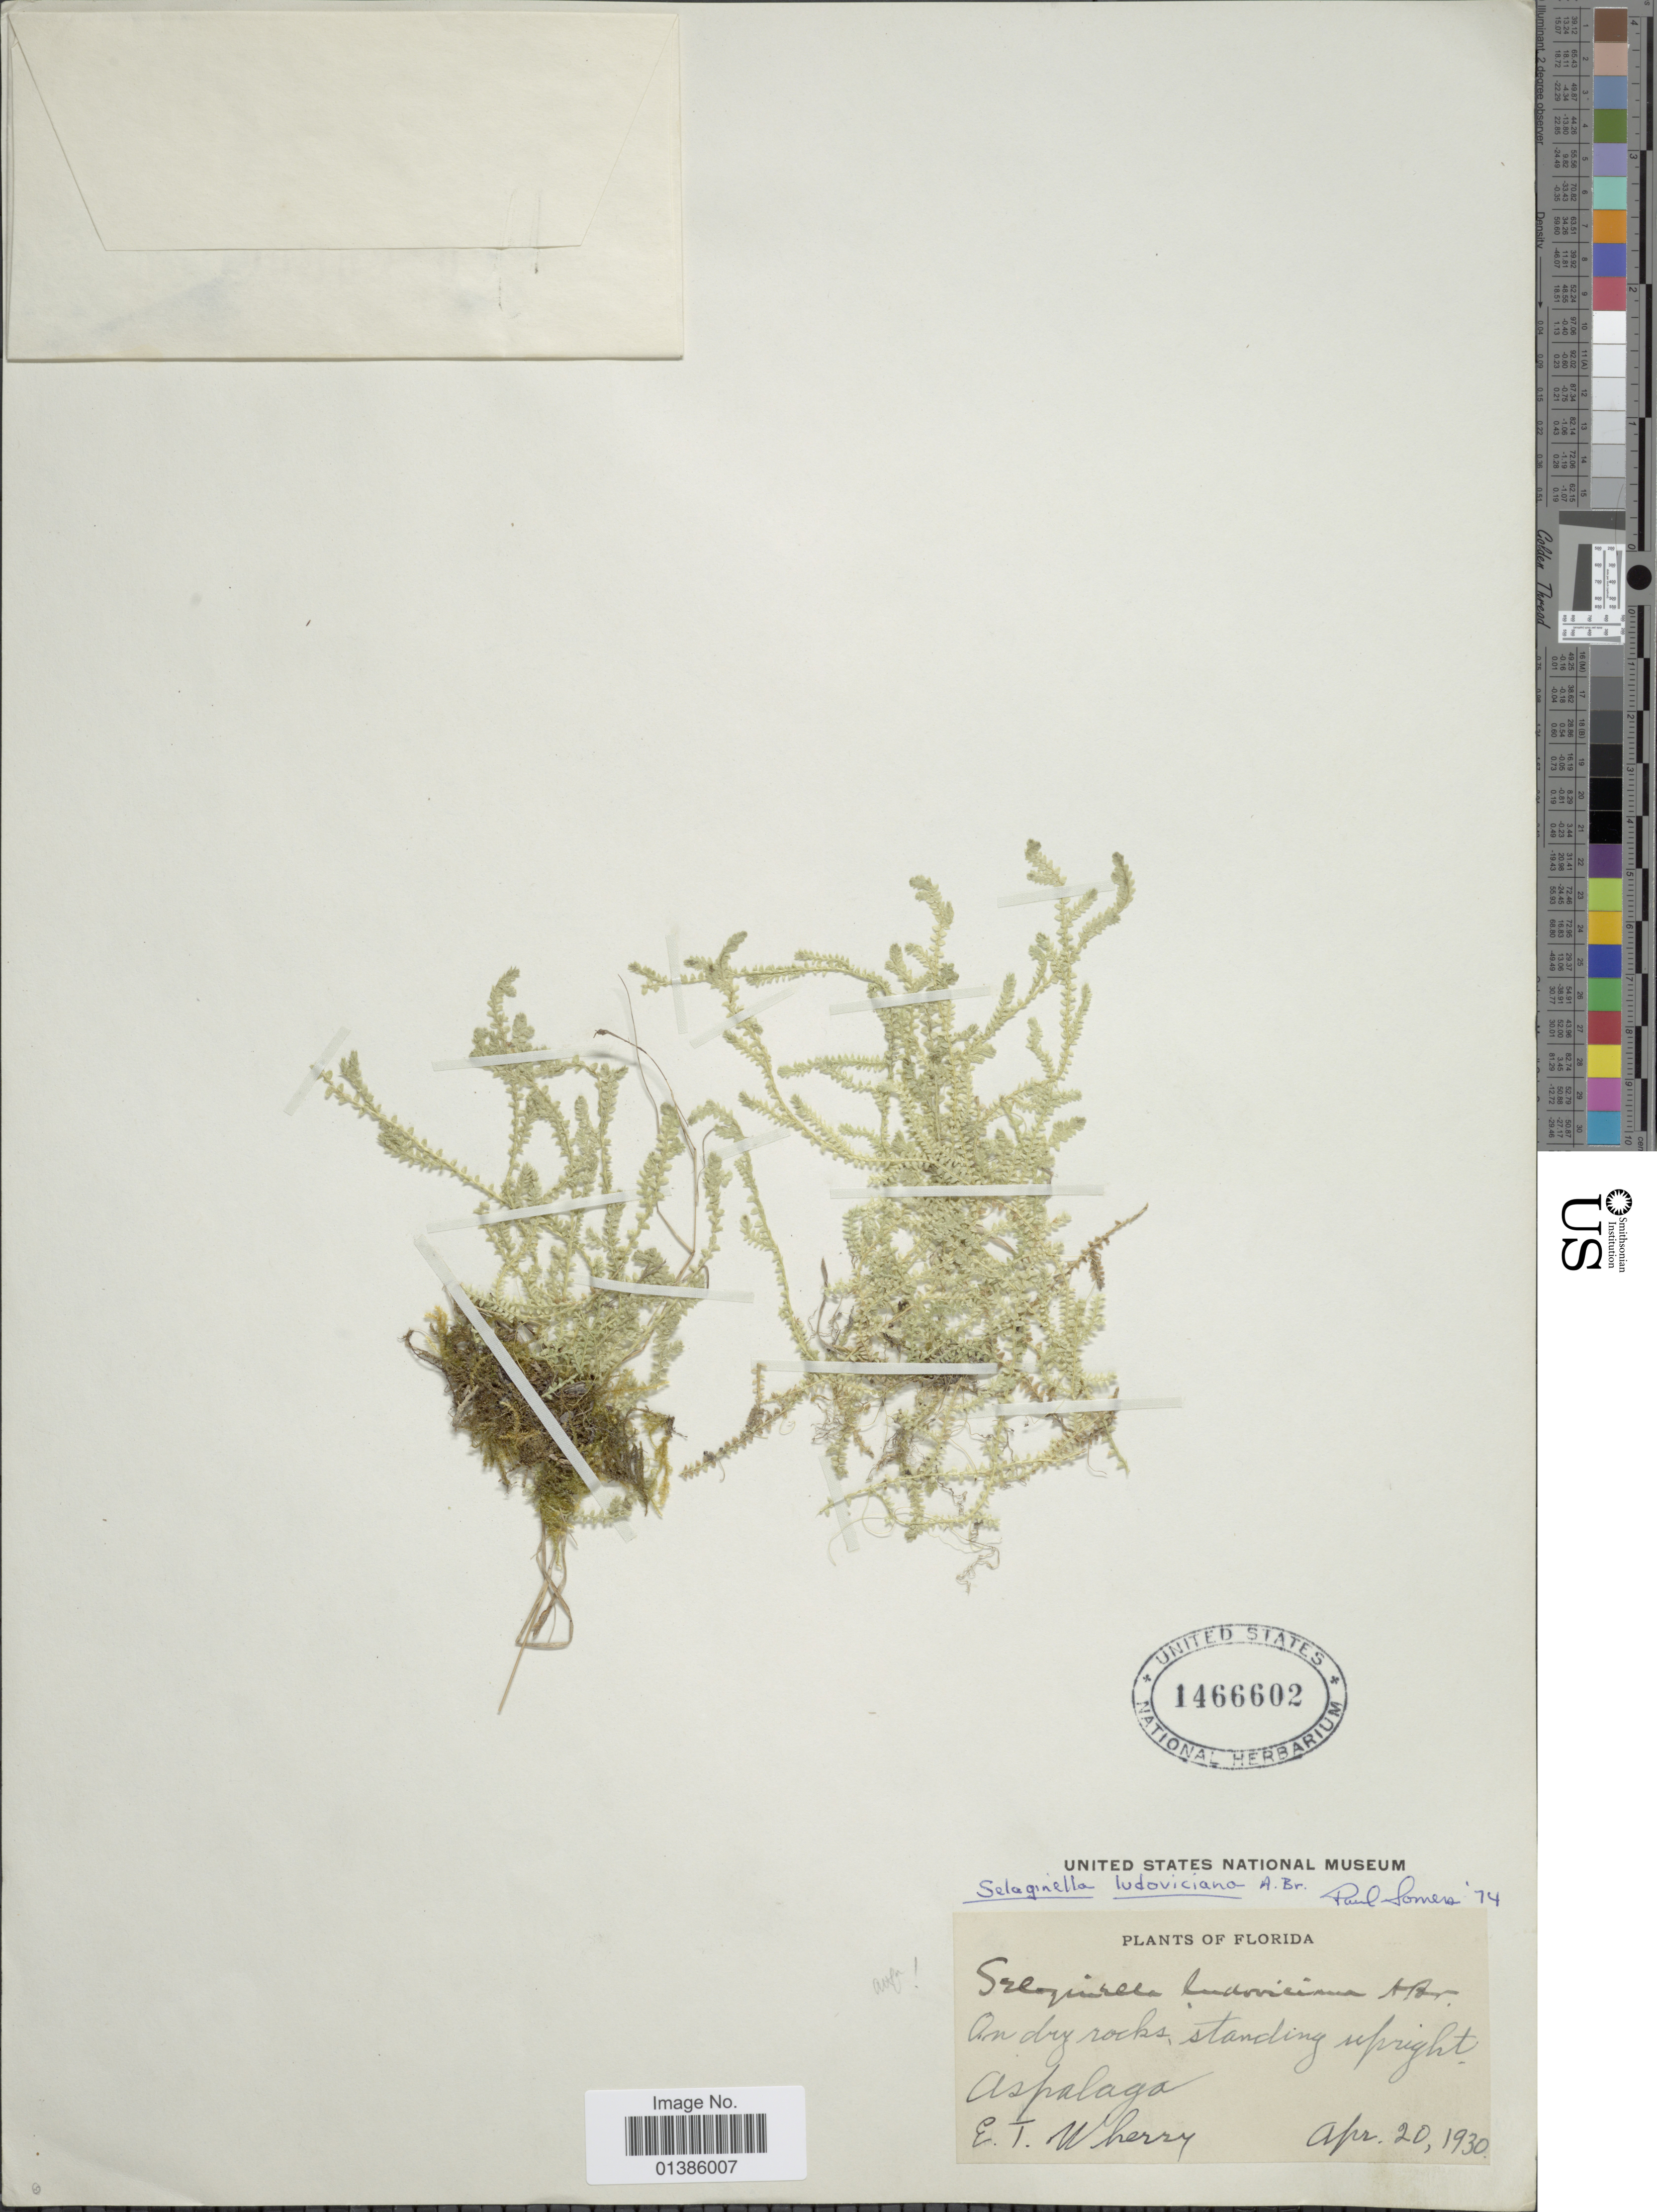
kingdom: Plantae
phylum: Tracheophyta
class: Lycopodiopsida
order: Selaginellales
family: Selaginellaceae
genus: Selaginella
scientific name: Selaginella ludoviciana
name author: A. Braun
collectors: E. T. Wherry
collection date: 1930-04-20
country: United States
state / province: Florida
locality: Aspalaga.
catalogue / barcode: US 1466602